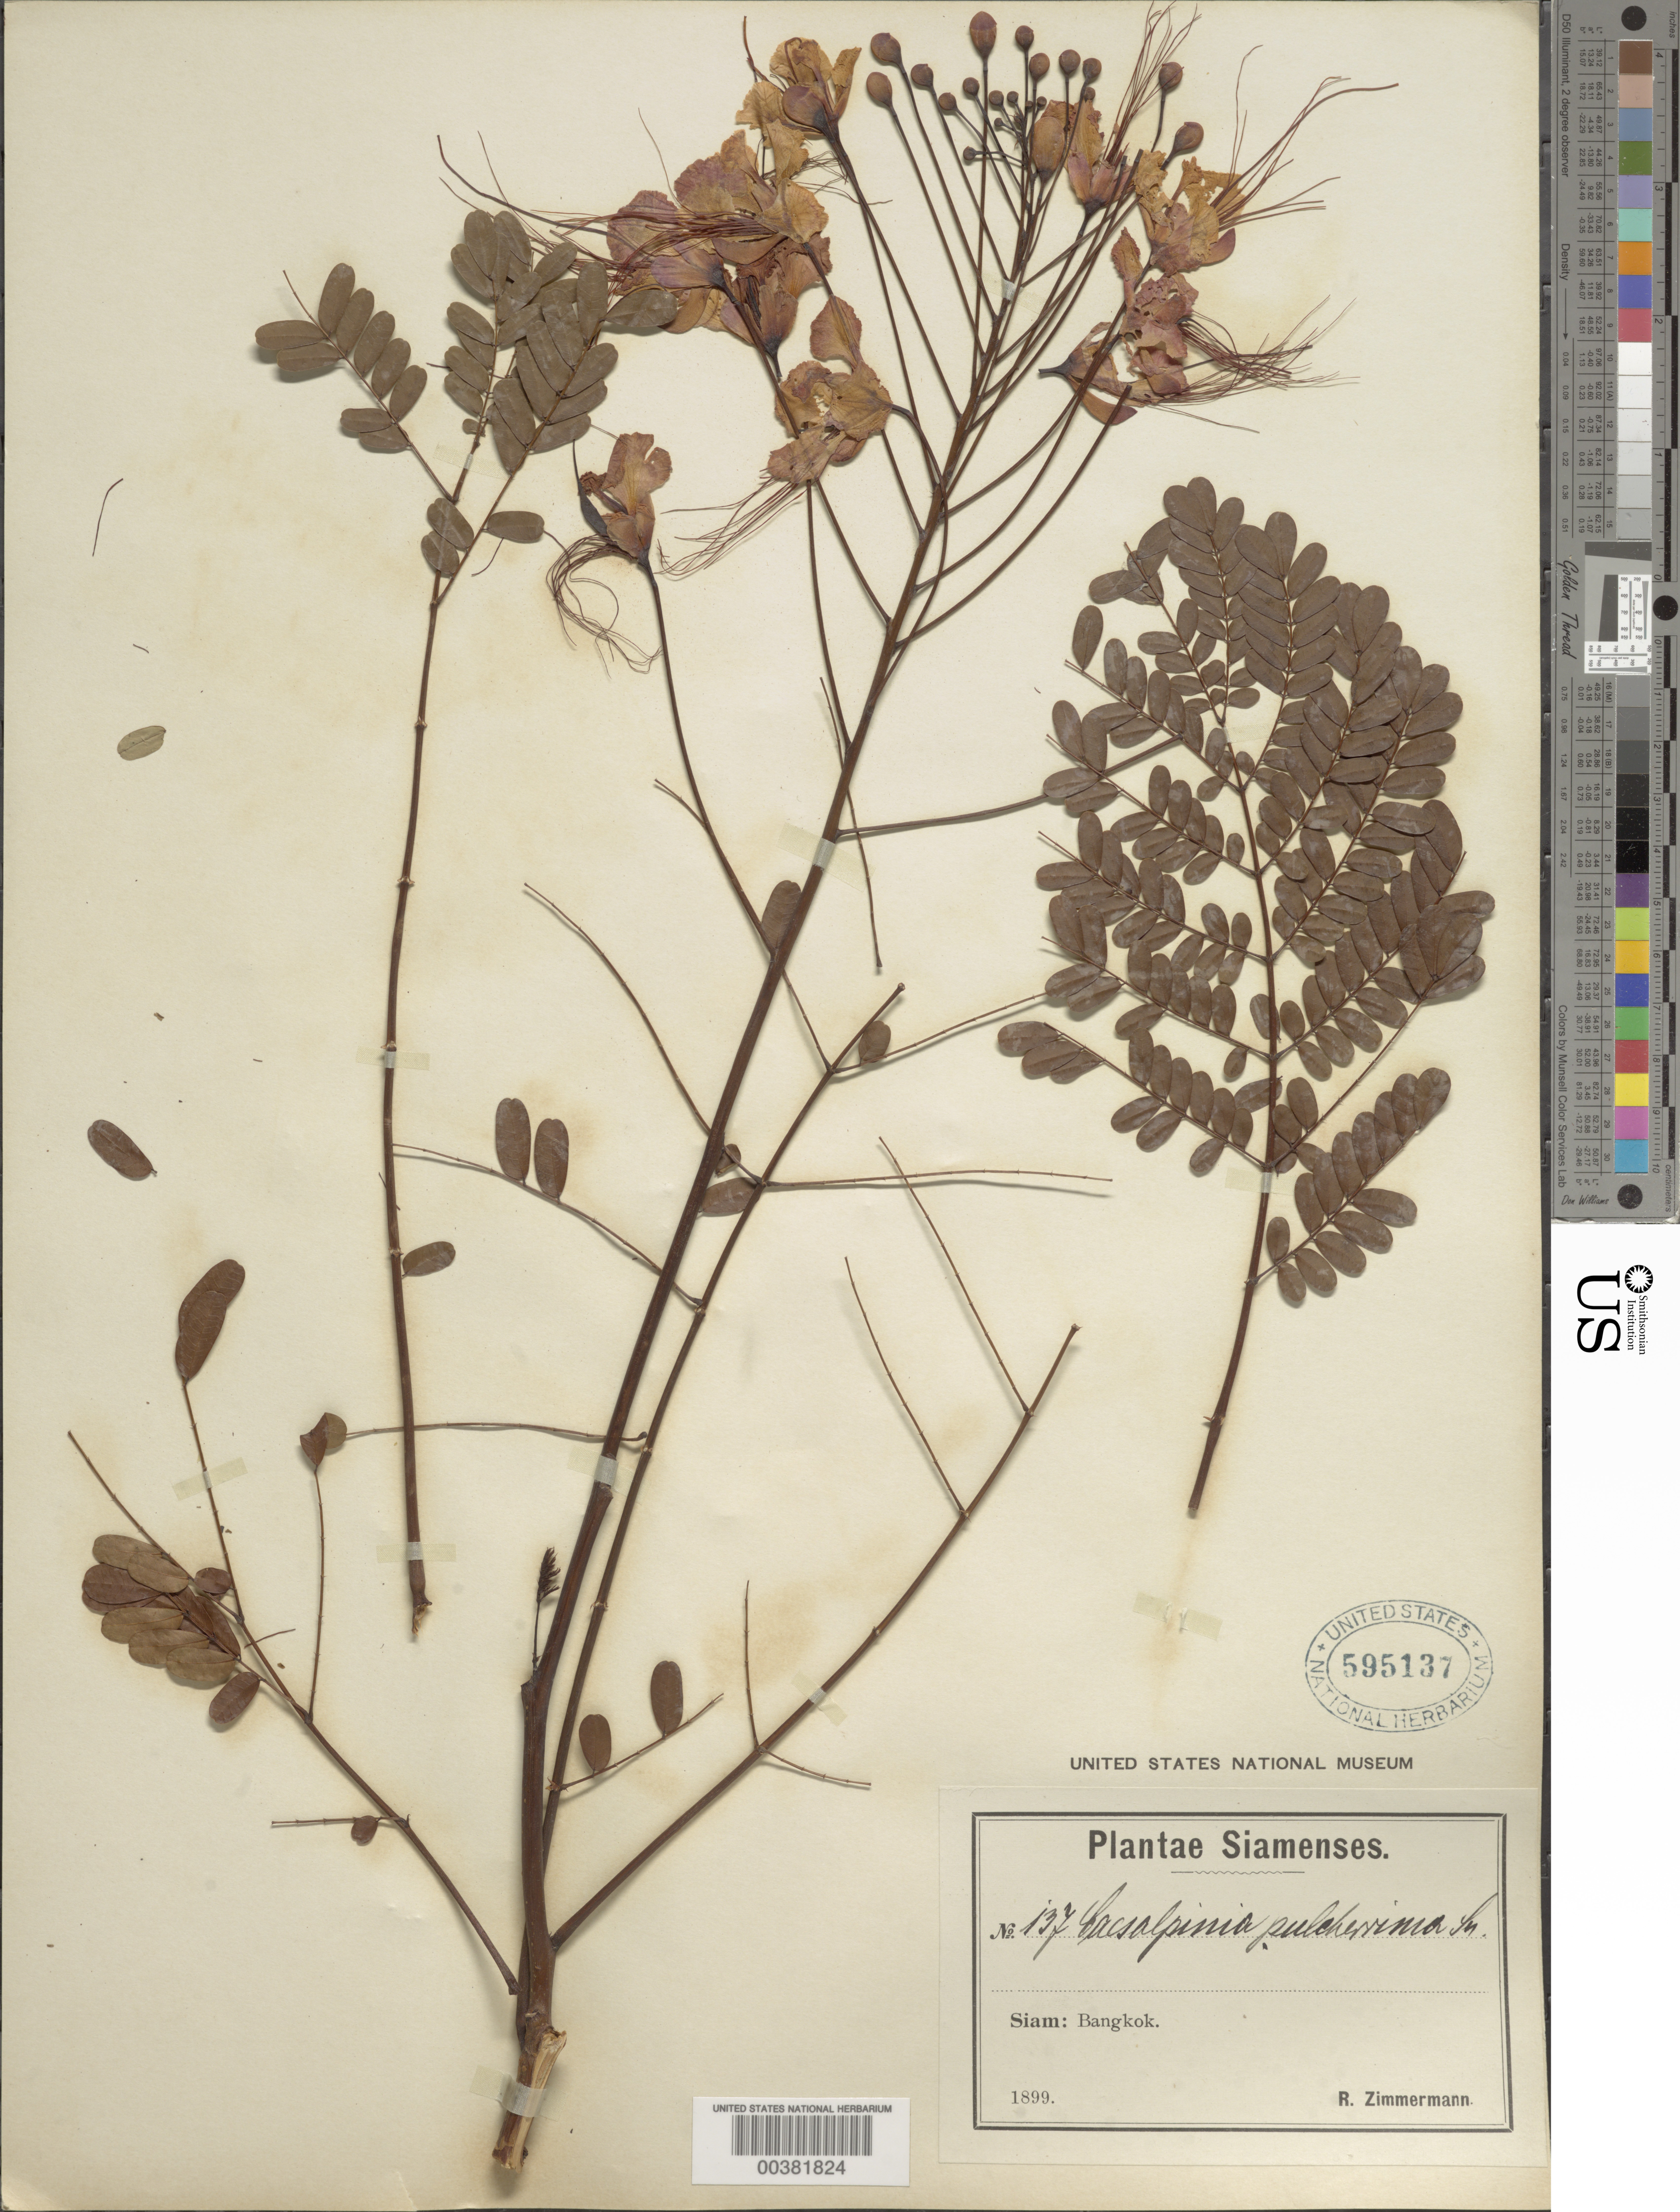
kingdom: Plantae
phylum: Tracheophyta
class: Magnoliopsida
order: Fabales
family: Fabaceae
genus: Caesalpinia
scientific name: Caesalpinia pulcherrima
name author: (L.) Sw.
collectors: R. Zimmermann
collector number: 137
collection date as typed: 1899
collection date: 1899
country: Thailand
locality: Bangkok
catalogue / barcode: US 595137